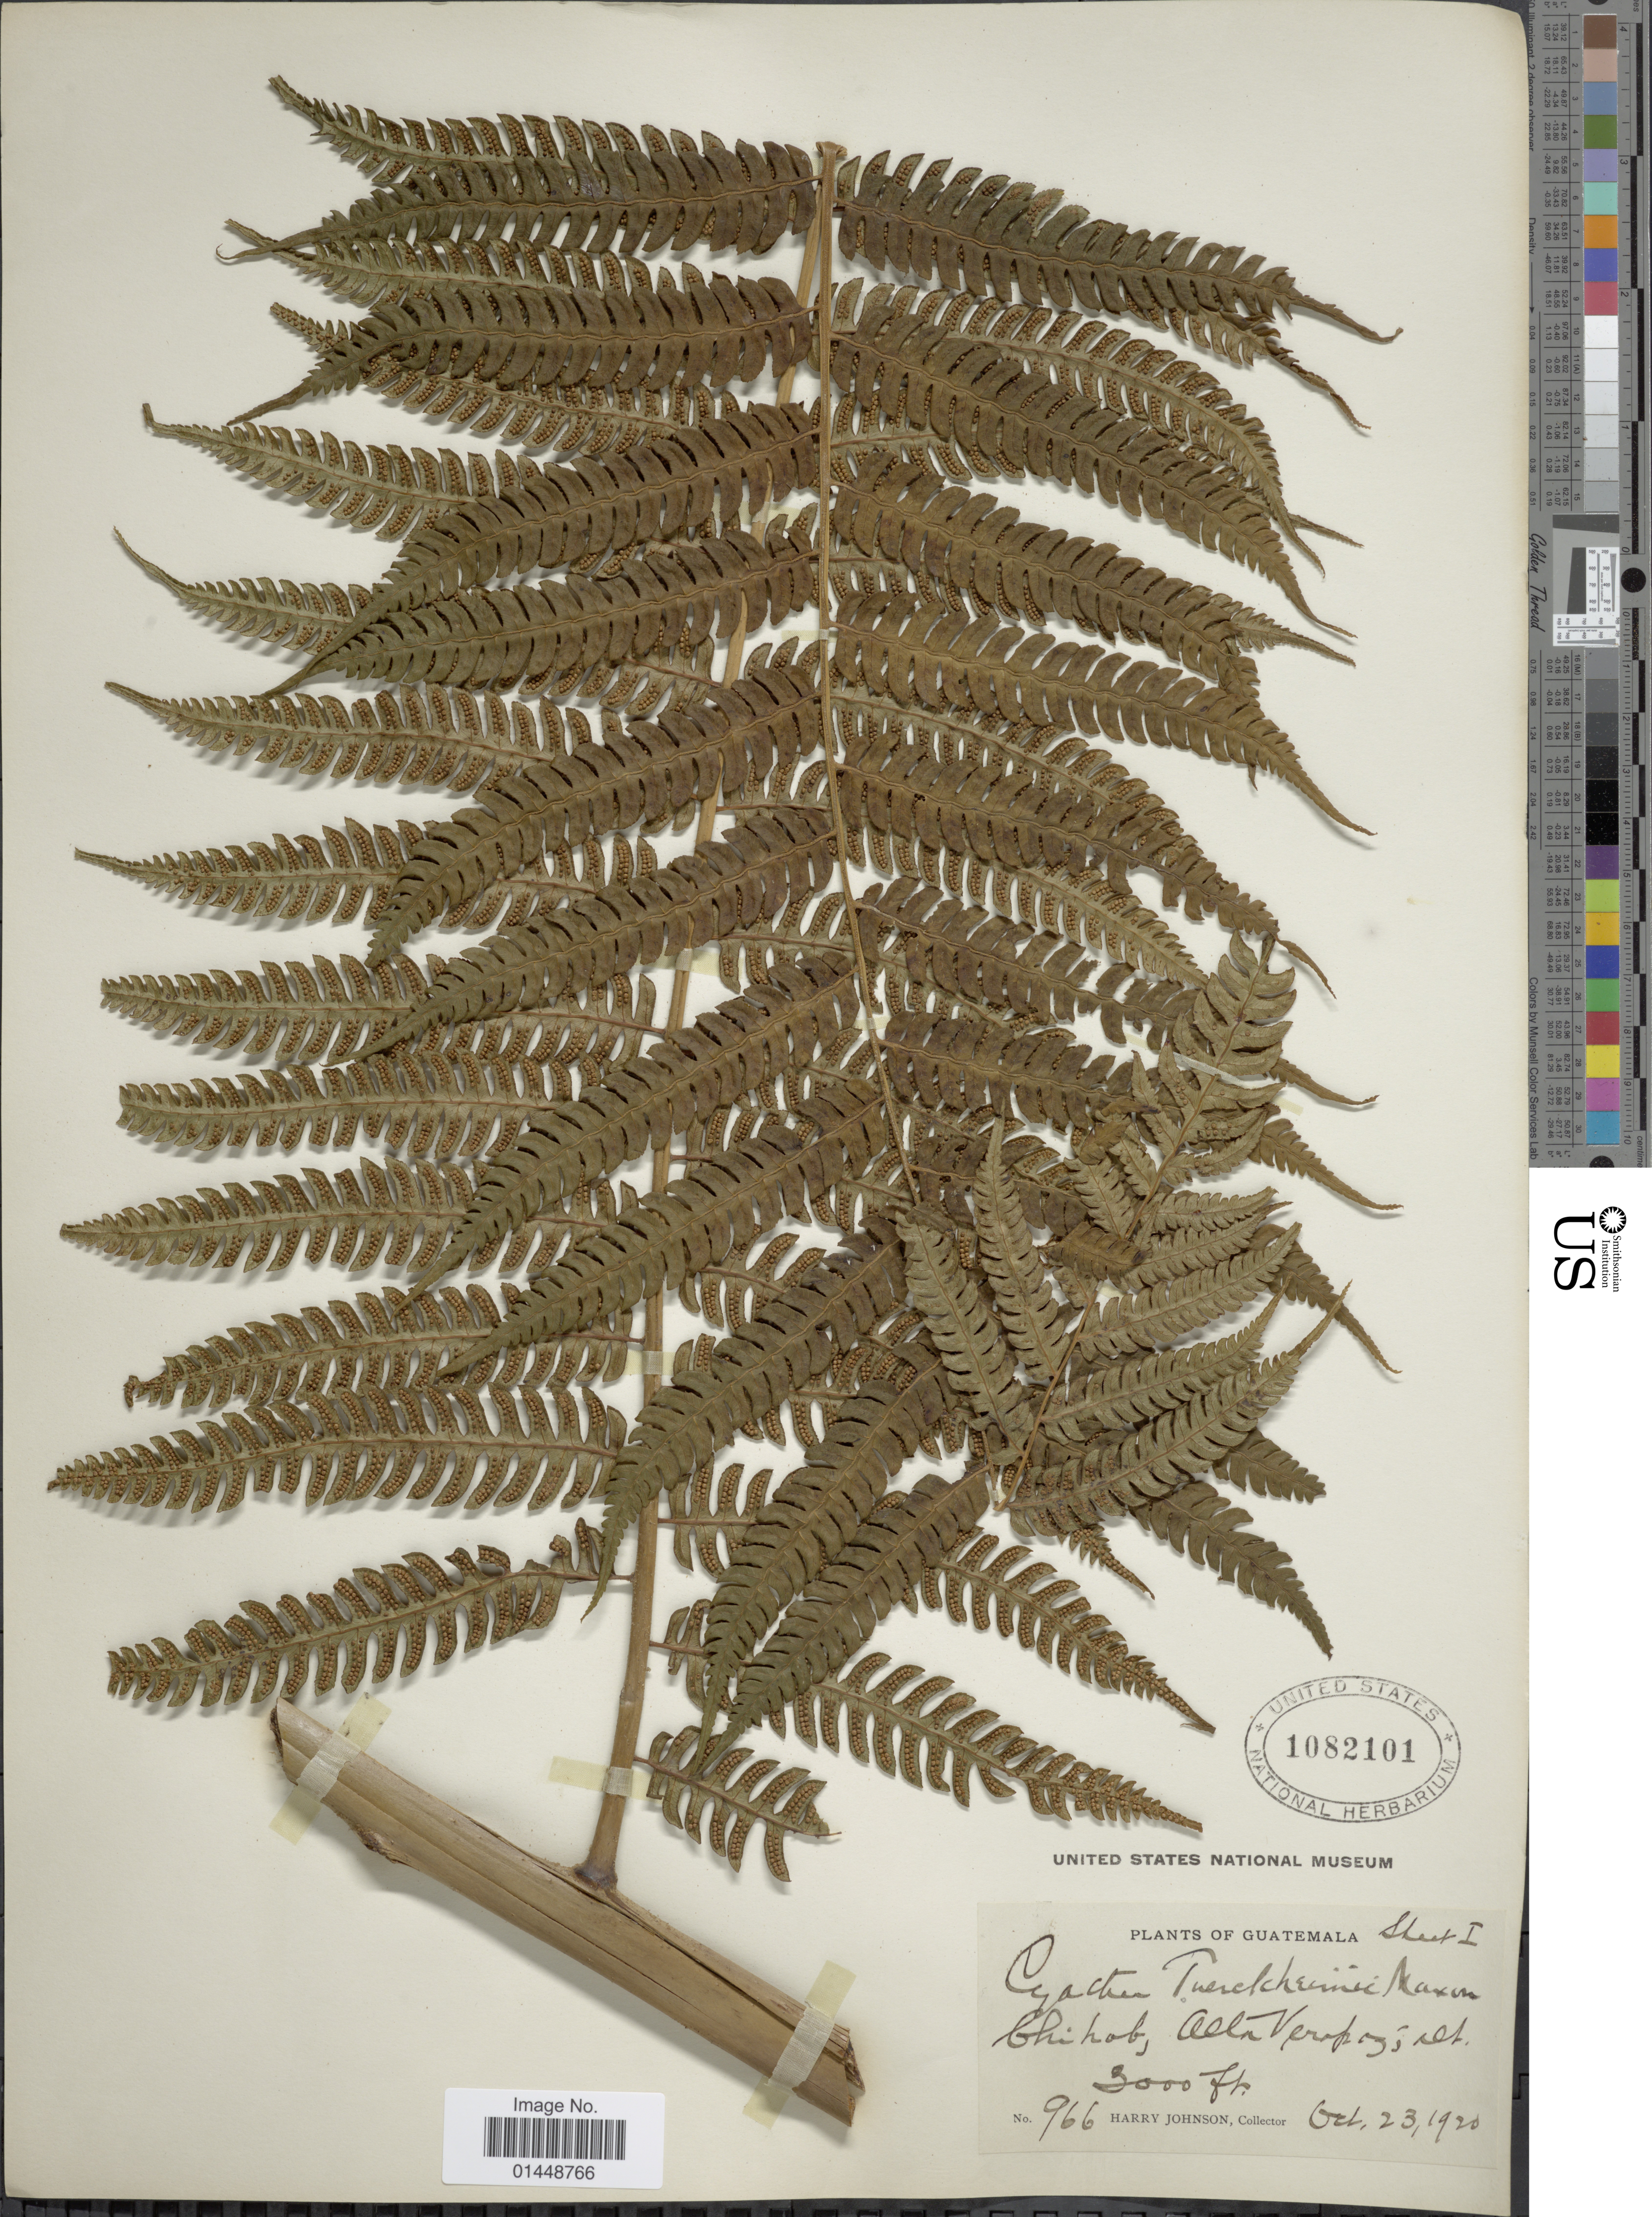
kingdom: Plantae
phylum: Tracheophyta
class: Polypodiopsida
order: Cyatheales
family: Cyatheaceae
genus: Cyathea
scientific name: Cyathea divergens var. tuerckheimii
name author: (Maxon) R.M. Tryon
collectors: H. Johnson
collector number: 966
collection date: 1920-10-23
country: Guatemala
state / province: Alta Verapaz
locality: Chihob, Alta Verapaz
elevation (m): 914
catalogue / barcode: US 1082101